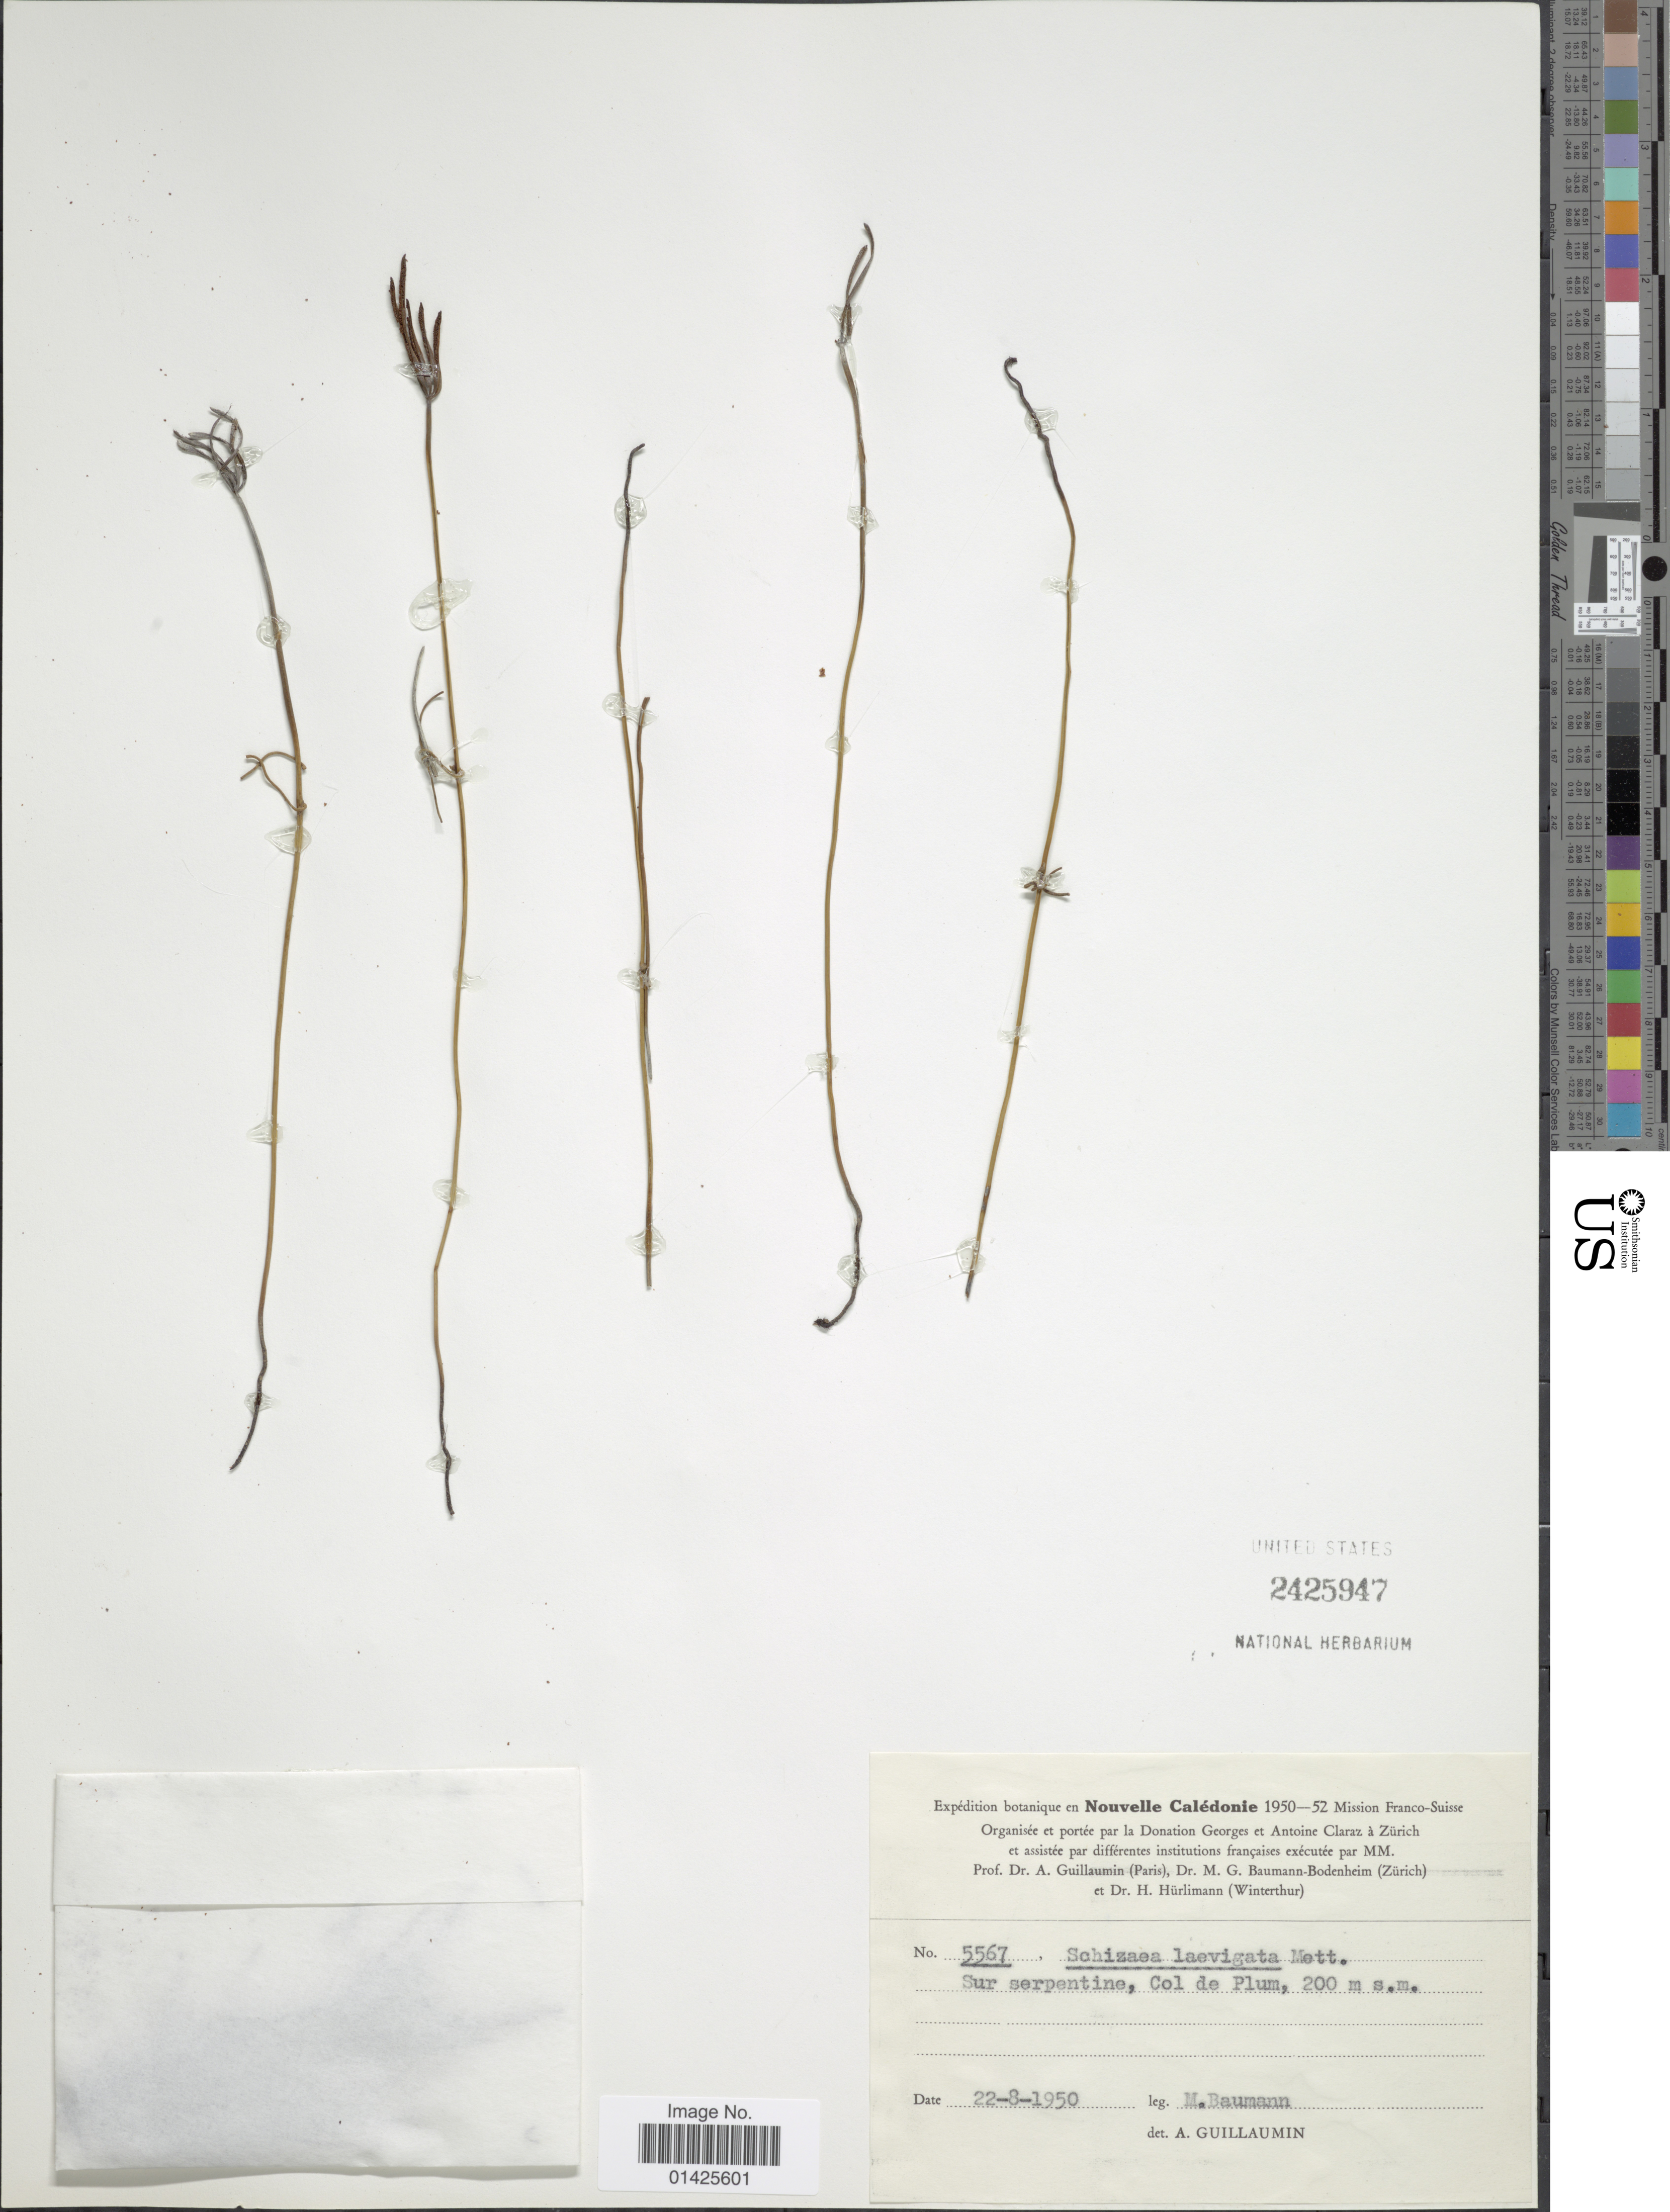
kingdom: Plantae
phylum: Tracheophyta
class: Polypodiopsida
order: Schizaeales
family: Schizaeaceae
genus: Actinostachys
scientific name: Actinostachys laevigata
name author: (Mett.) C.F. Reed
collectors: M. Baumann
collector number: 5567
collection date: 1950-08-22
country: New Caledonia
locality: Sur serpentine, Col de Plum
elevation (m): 200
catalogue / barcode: US 2425947